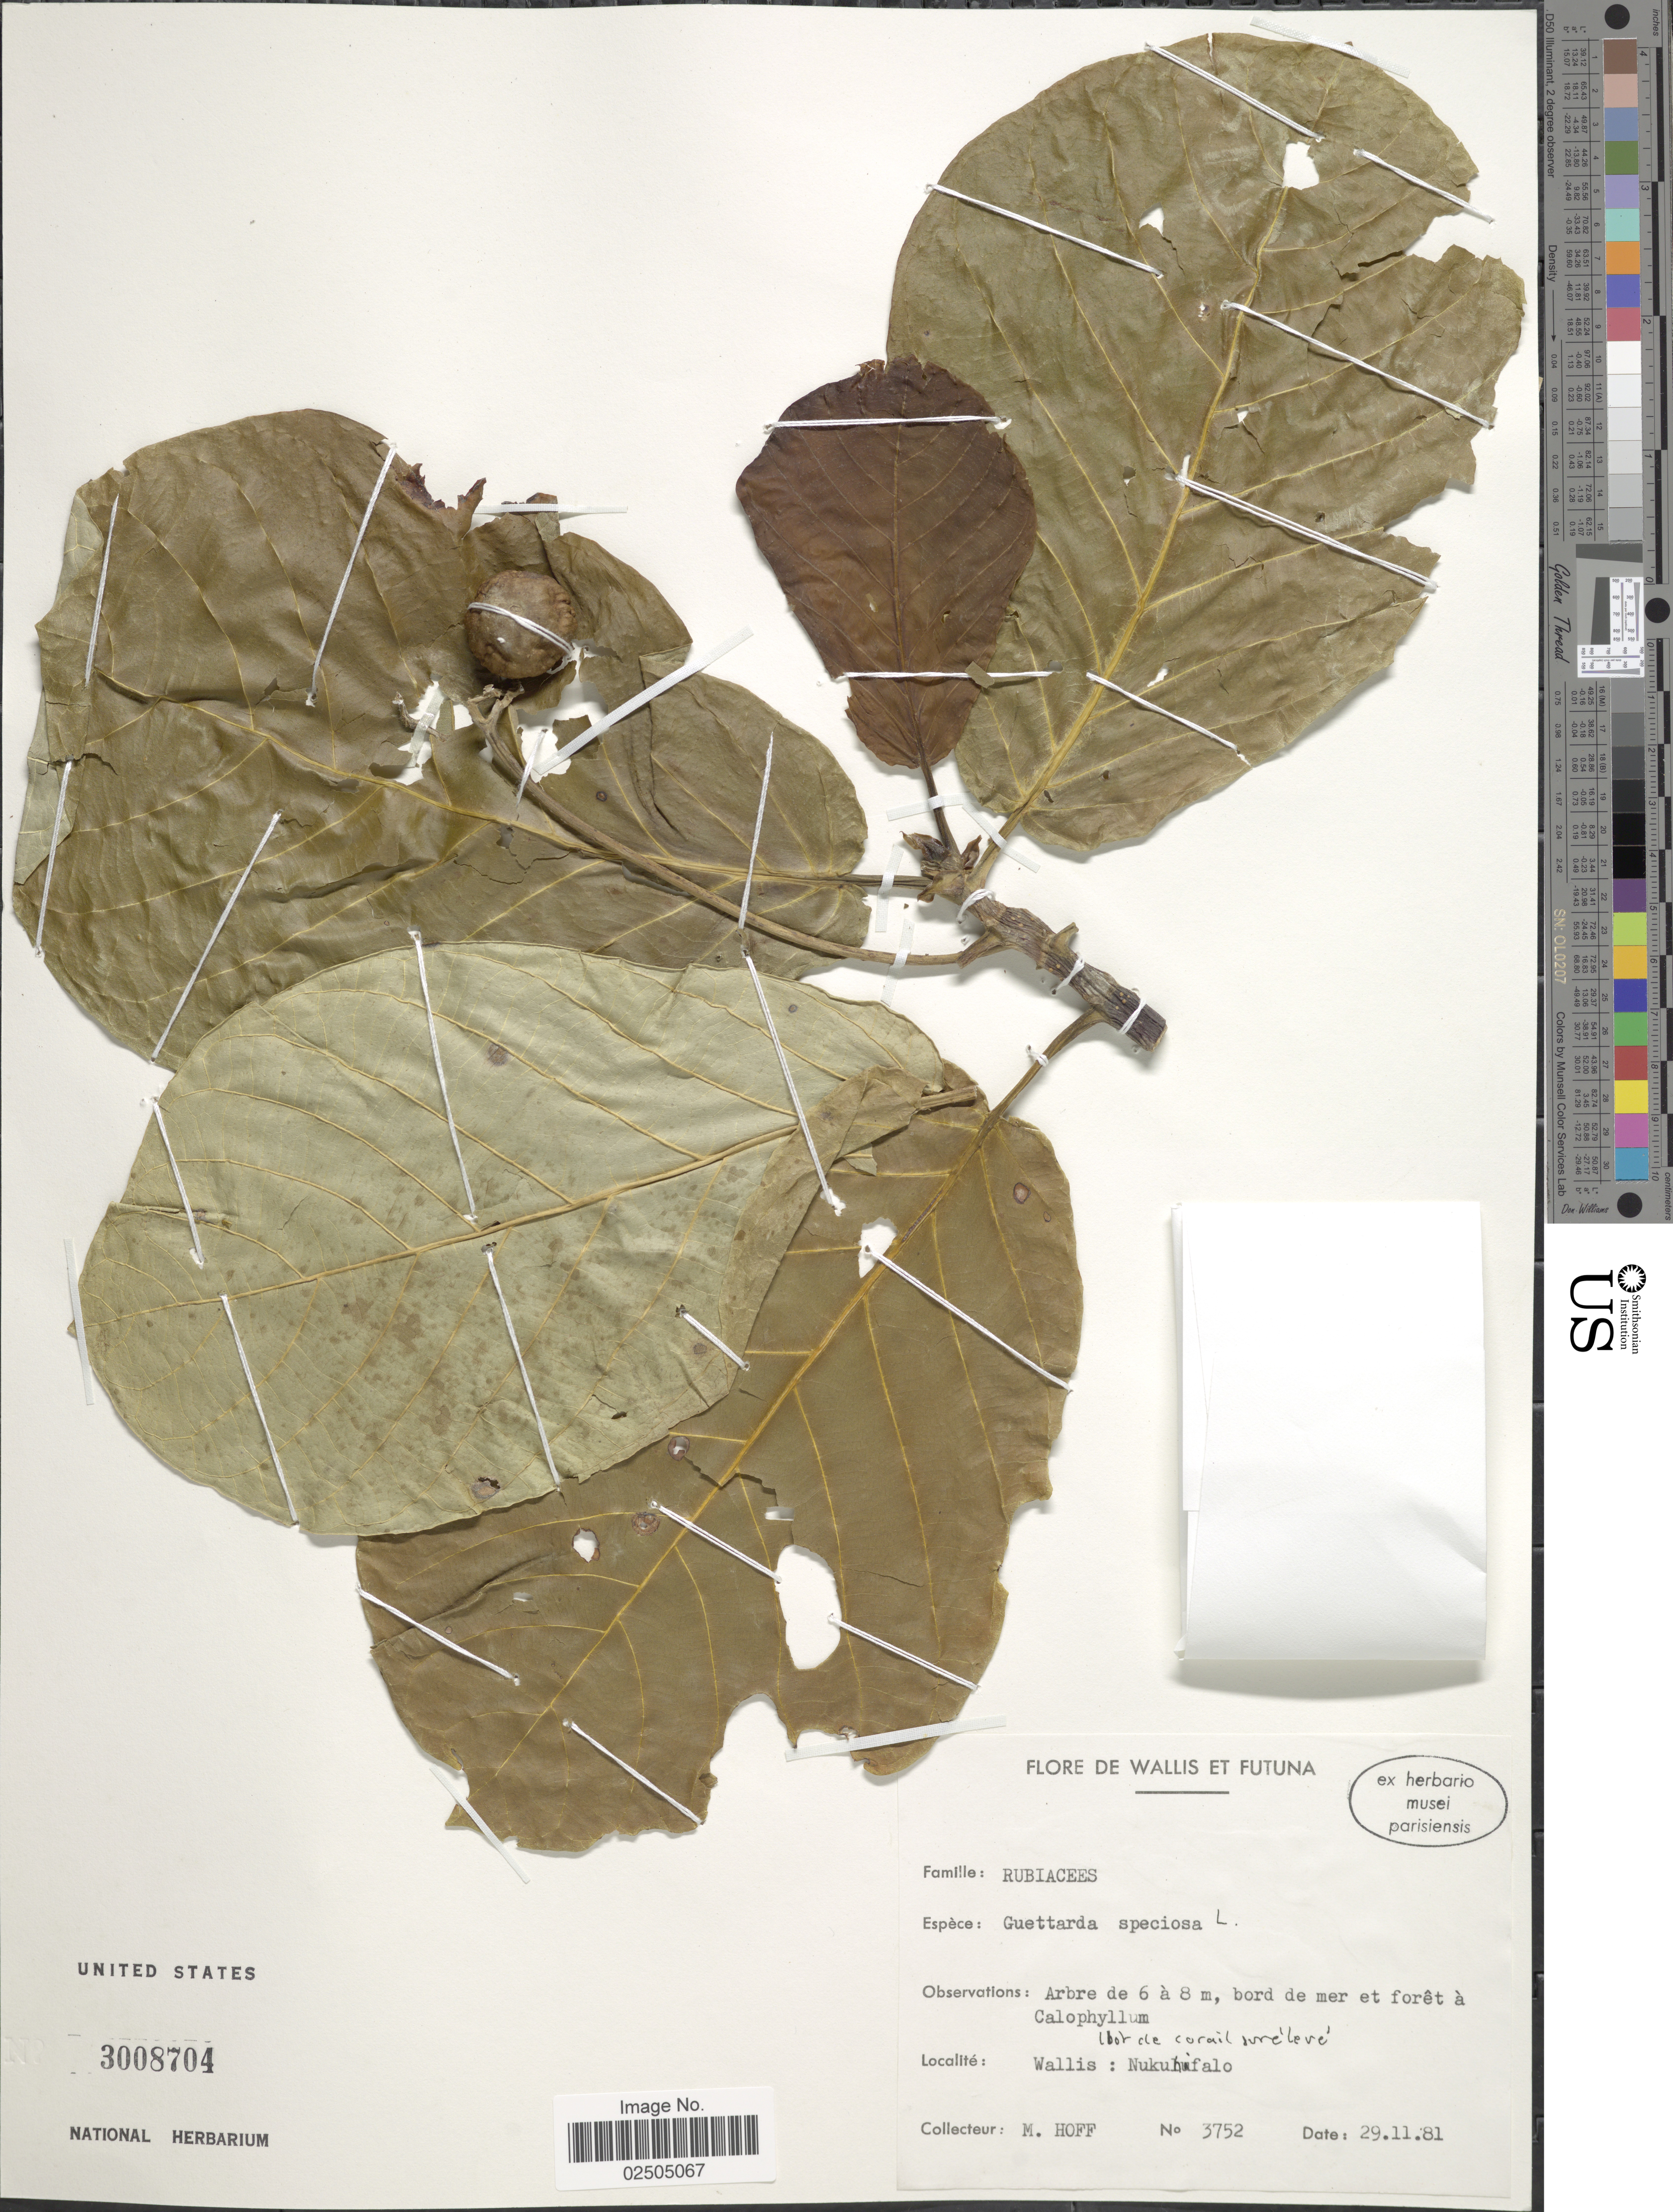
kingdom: Plantae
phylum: Tracheophyta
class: Magnoliopsida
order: Gentianales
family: Rubiaceae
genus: Guettarda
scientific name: Guettarda speciosa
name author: L.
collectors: M. Hoff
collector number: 3752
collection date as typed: Transcribed d/m/y: 29/11/81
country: Wallis and Futuna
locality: Wallis: Nukuhifalo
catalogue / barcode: US 3008704